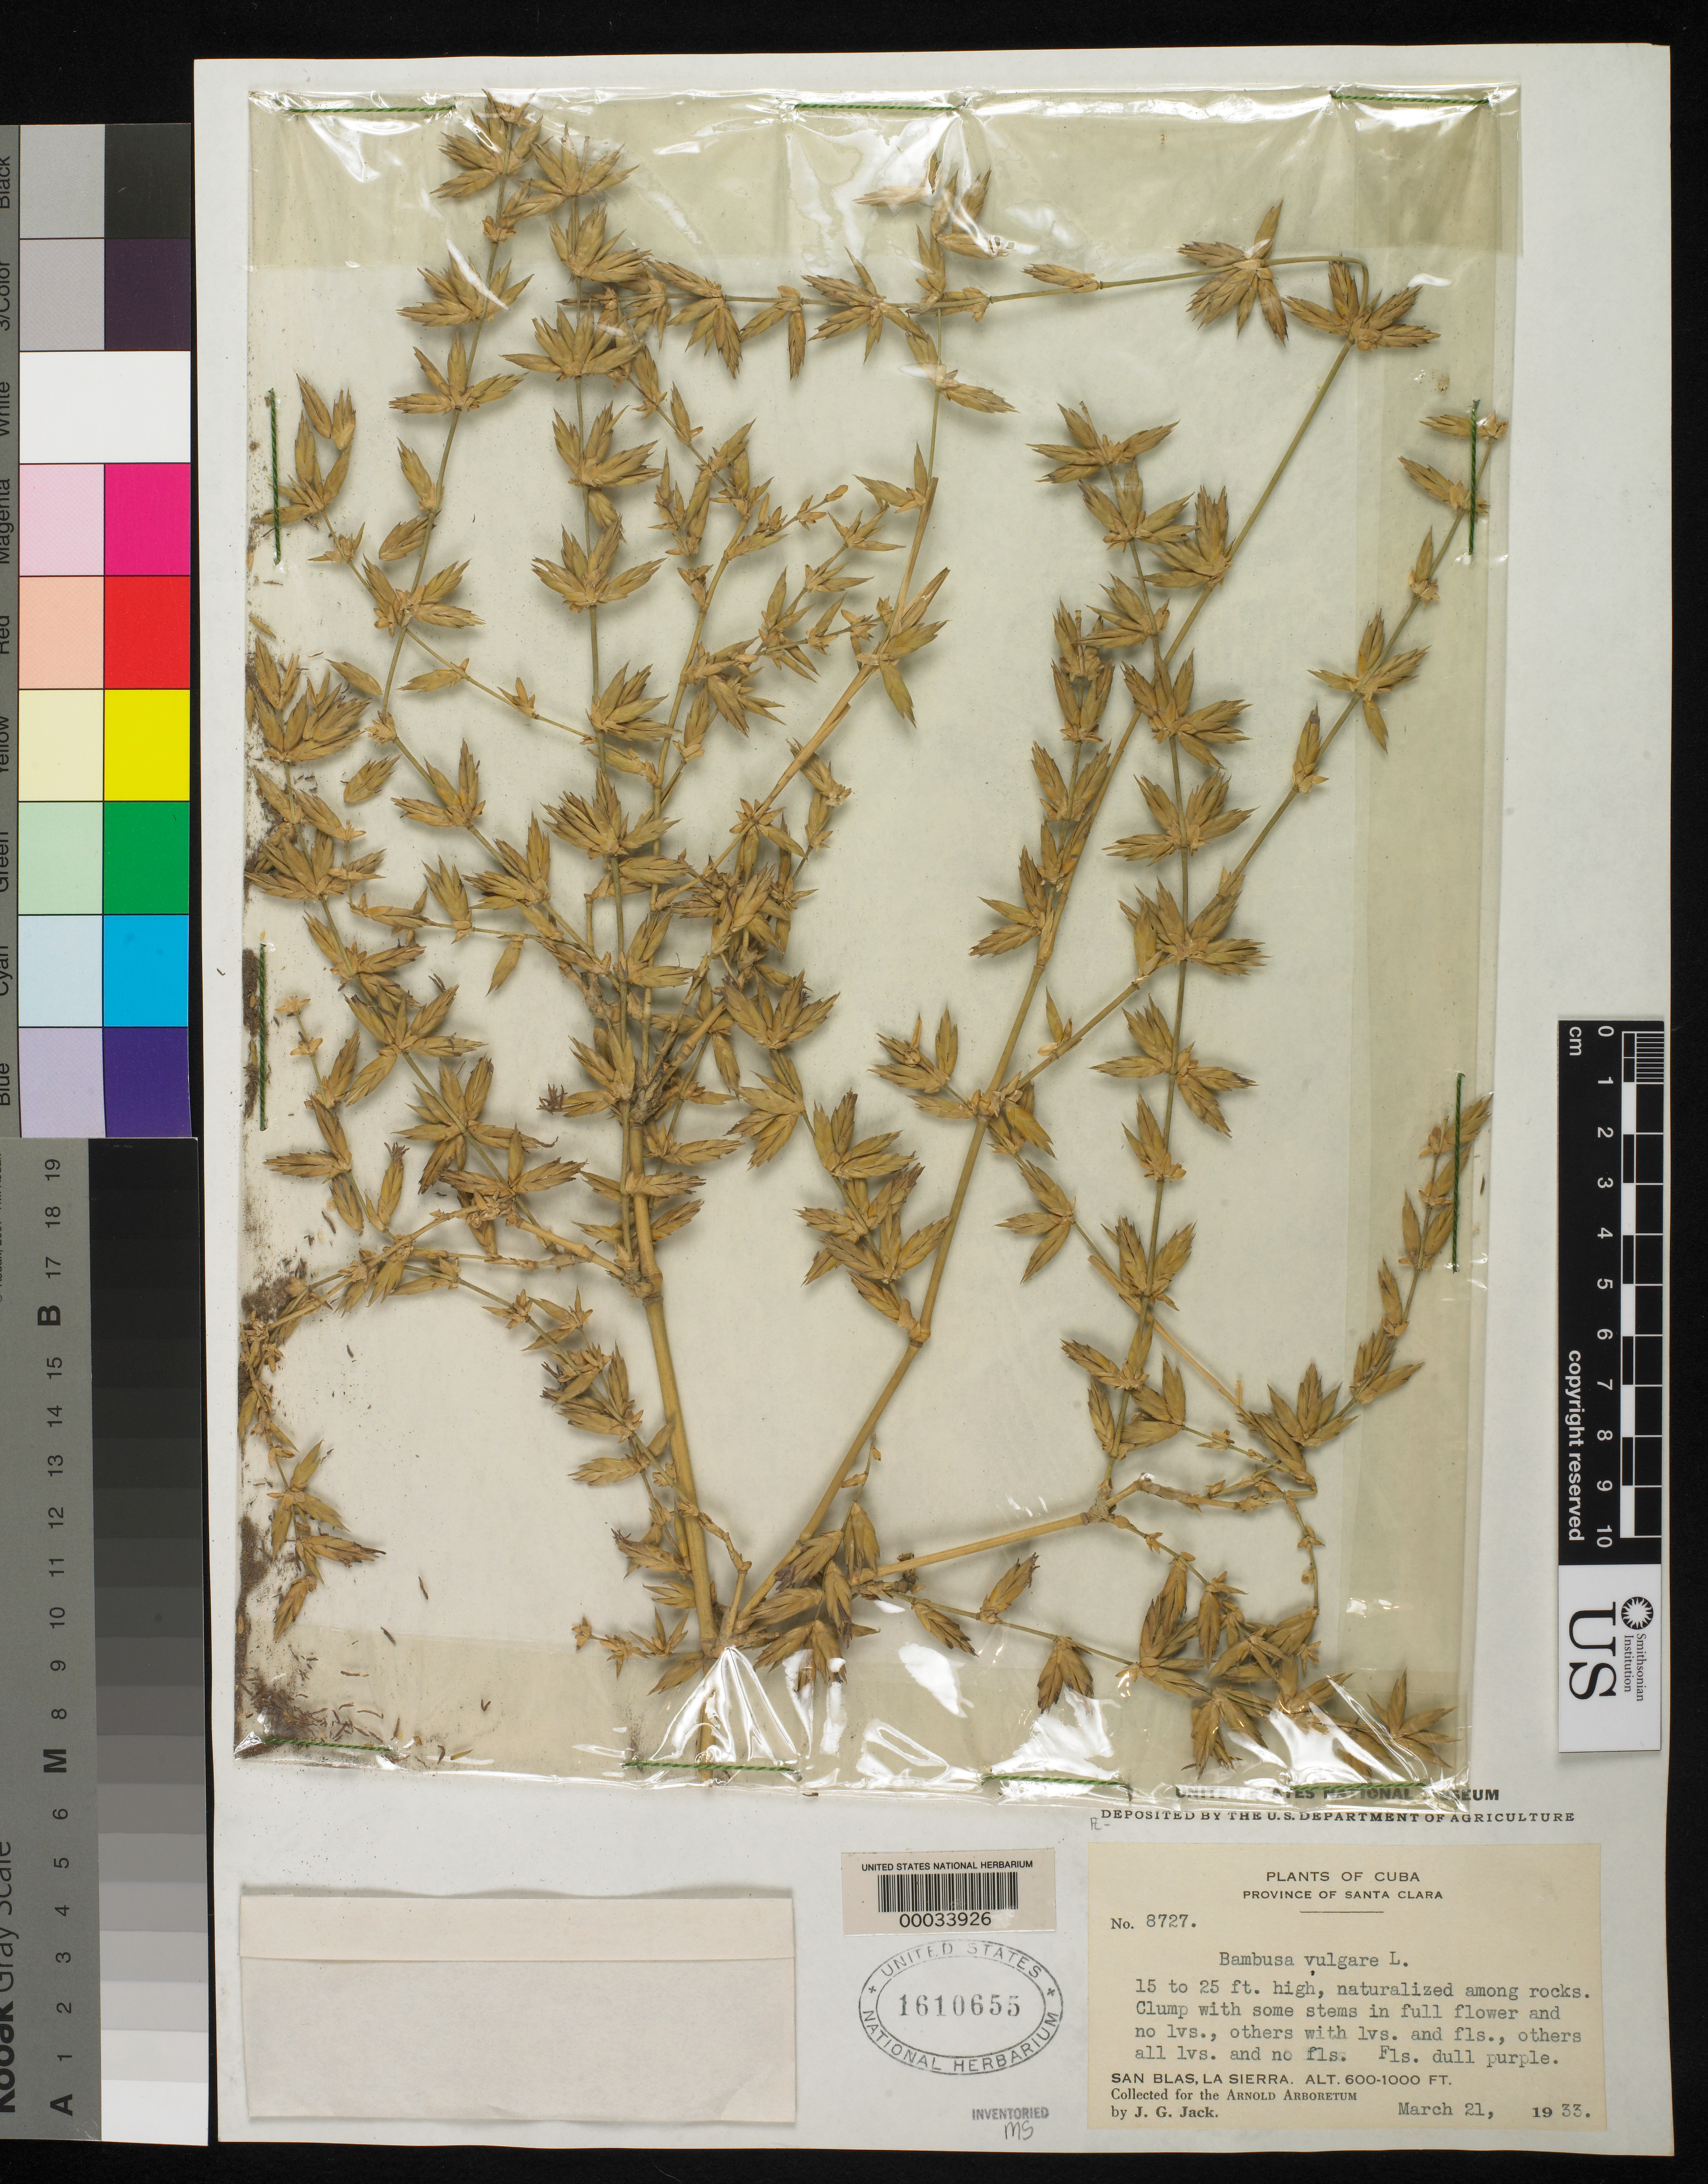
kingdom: Plantae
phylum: Tracheophyta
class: Liliopsida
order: Poales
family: Poaceae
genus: Bambusa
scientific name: Bambusa vulgaris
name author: Schrad. ex J.C. Wendl.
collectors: J. G. Jack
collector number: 8727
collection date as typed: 21 Mar 1933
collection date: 1933-03-21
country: Cuba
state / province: Las Villas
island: Greater Antilles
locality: San blas, la sierra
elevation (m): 183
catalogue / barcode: US 1610655